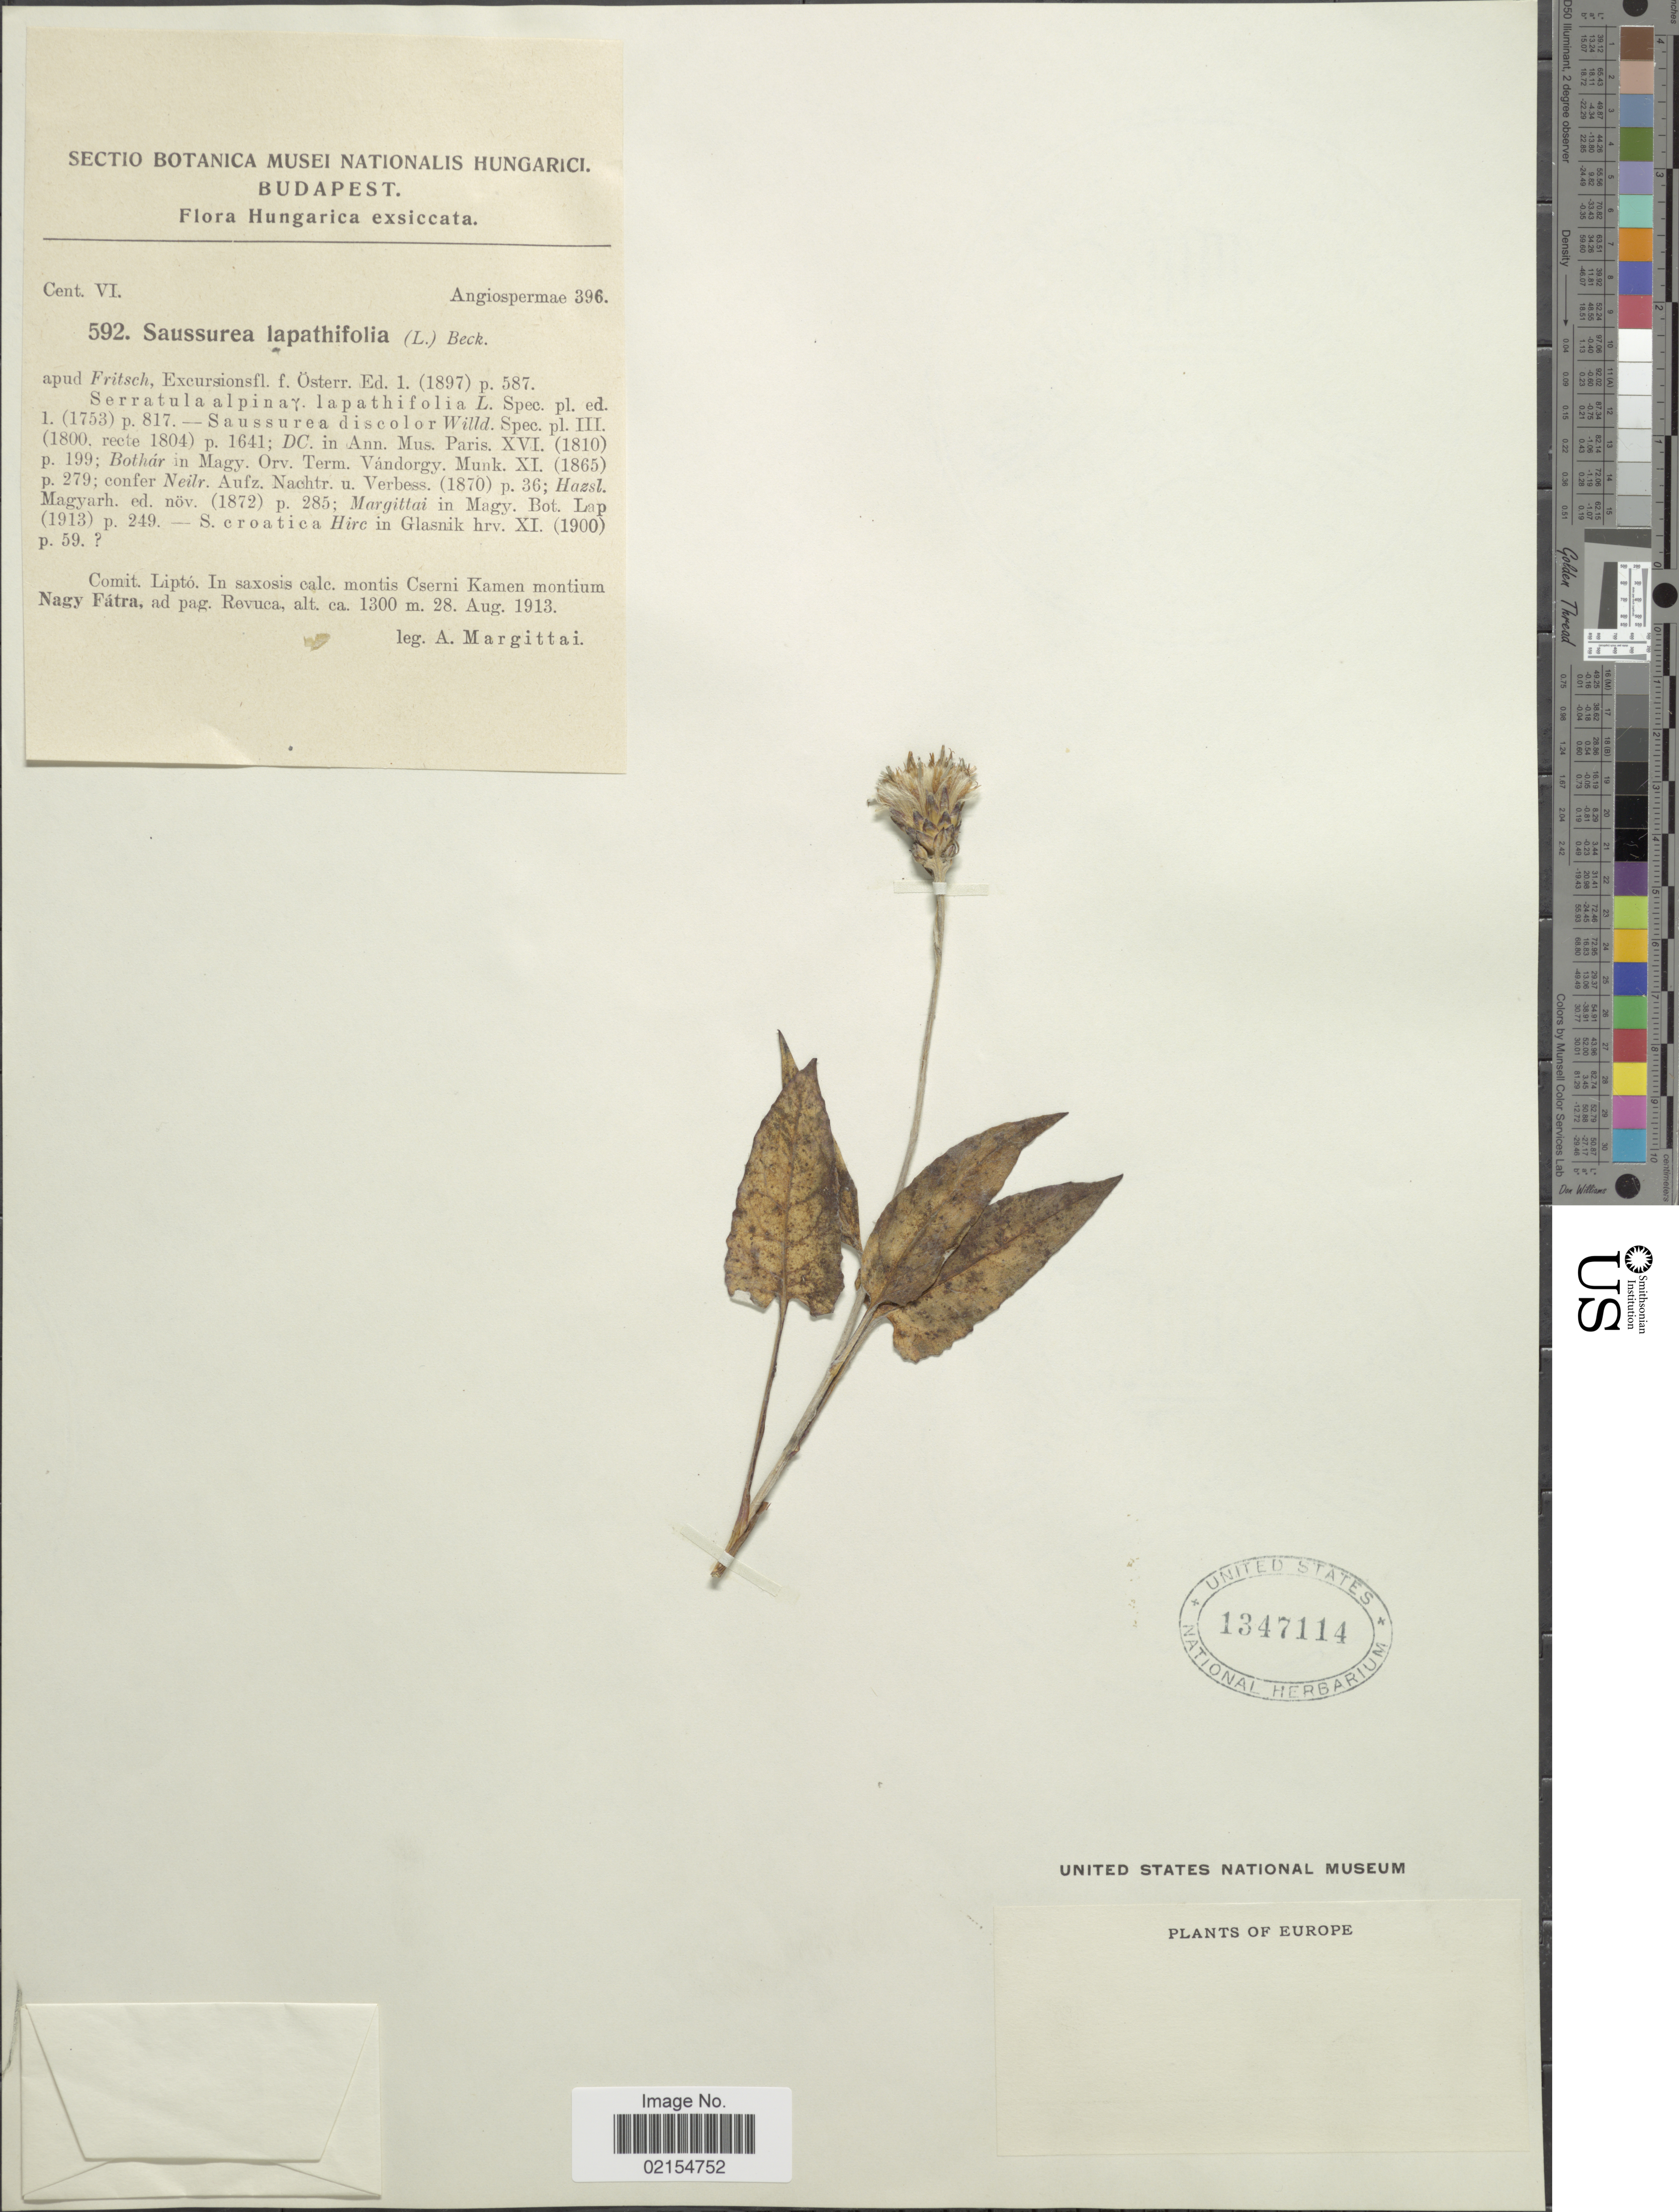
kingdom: Plantae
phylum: Tracheophyta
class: Magnoliopsida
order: Asterales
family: Asteraceae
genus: Saussurea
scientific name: Saussurea discolor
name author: (Willd.) DC.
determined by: Chen, Yousheng S.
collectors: A. Margittai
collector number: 592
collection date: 1913-08-28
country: Slovakia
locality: Comit, Lipto, in saxosis calc. montis Cserni Kamen montium Nagy Fatra, ad pag. Revuca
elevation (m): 1300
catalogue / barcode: US 1347114